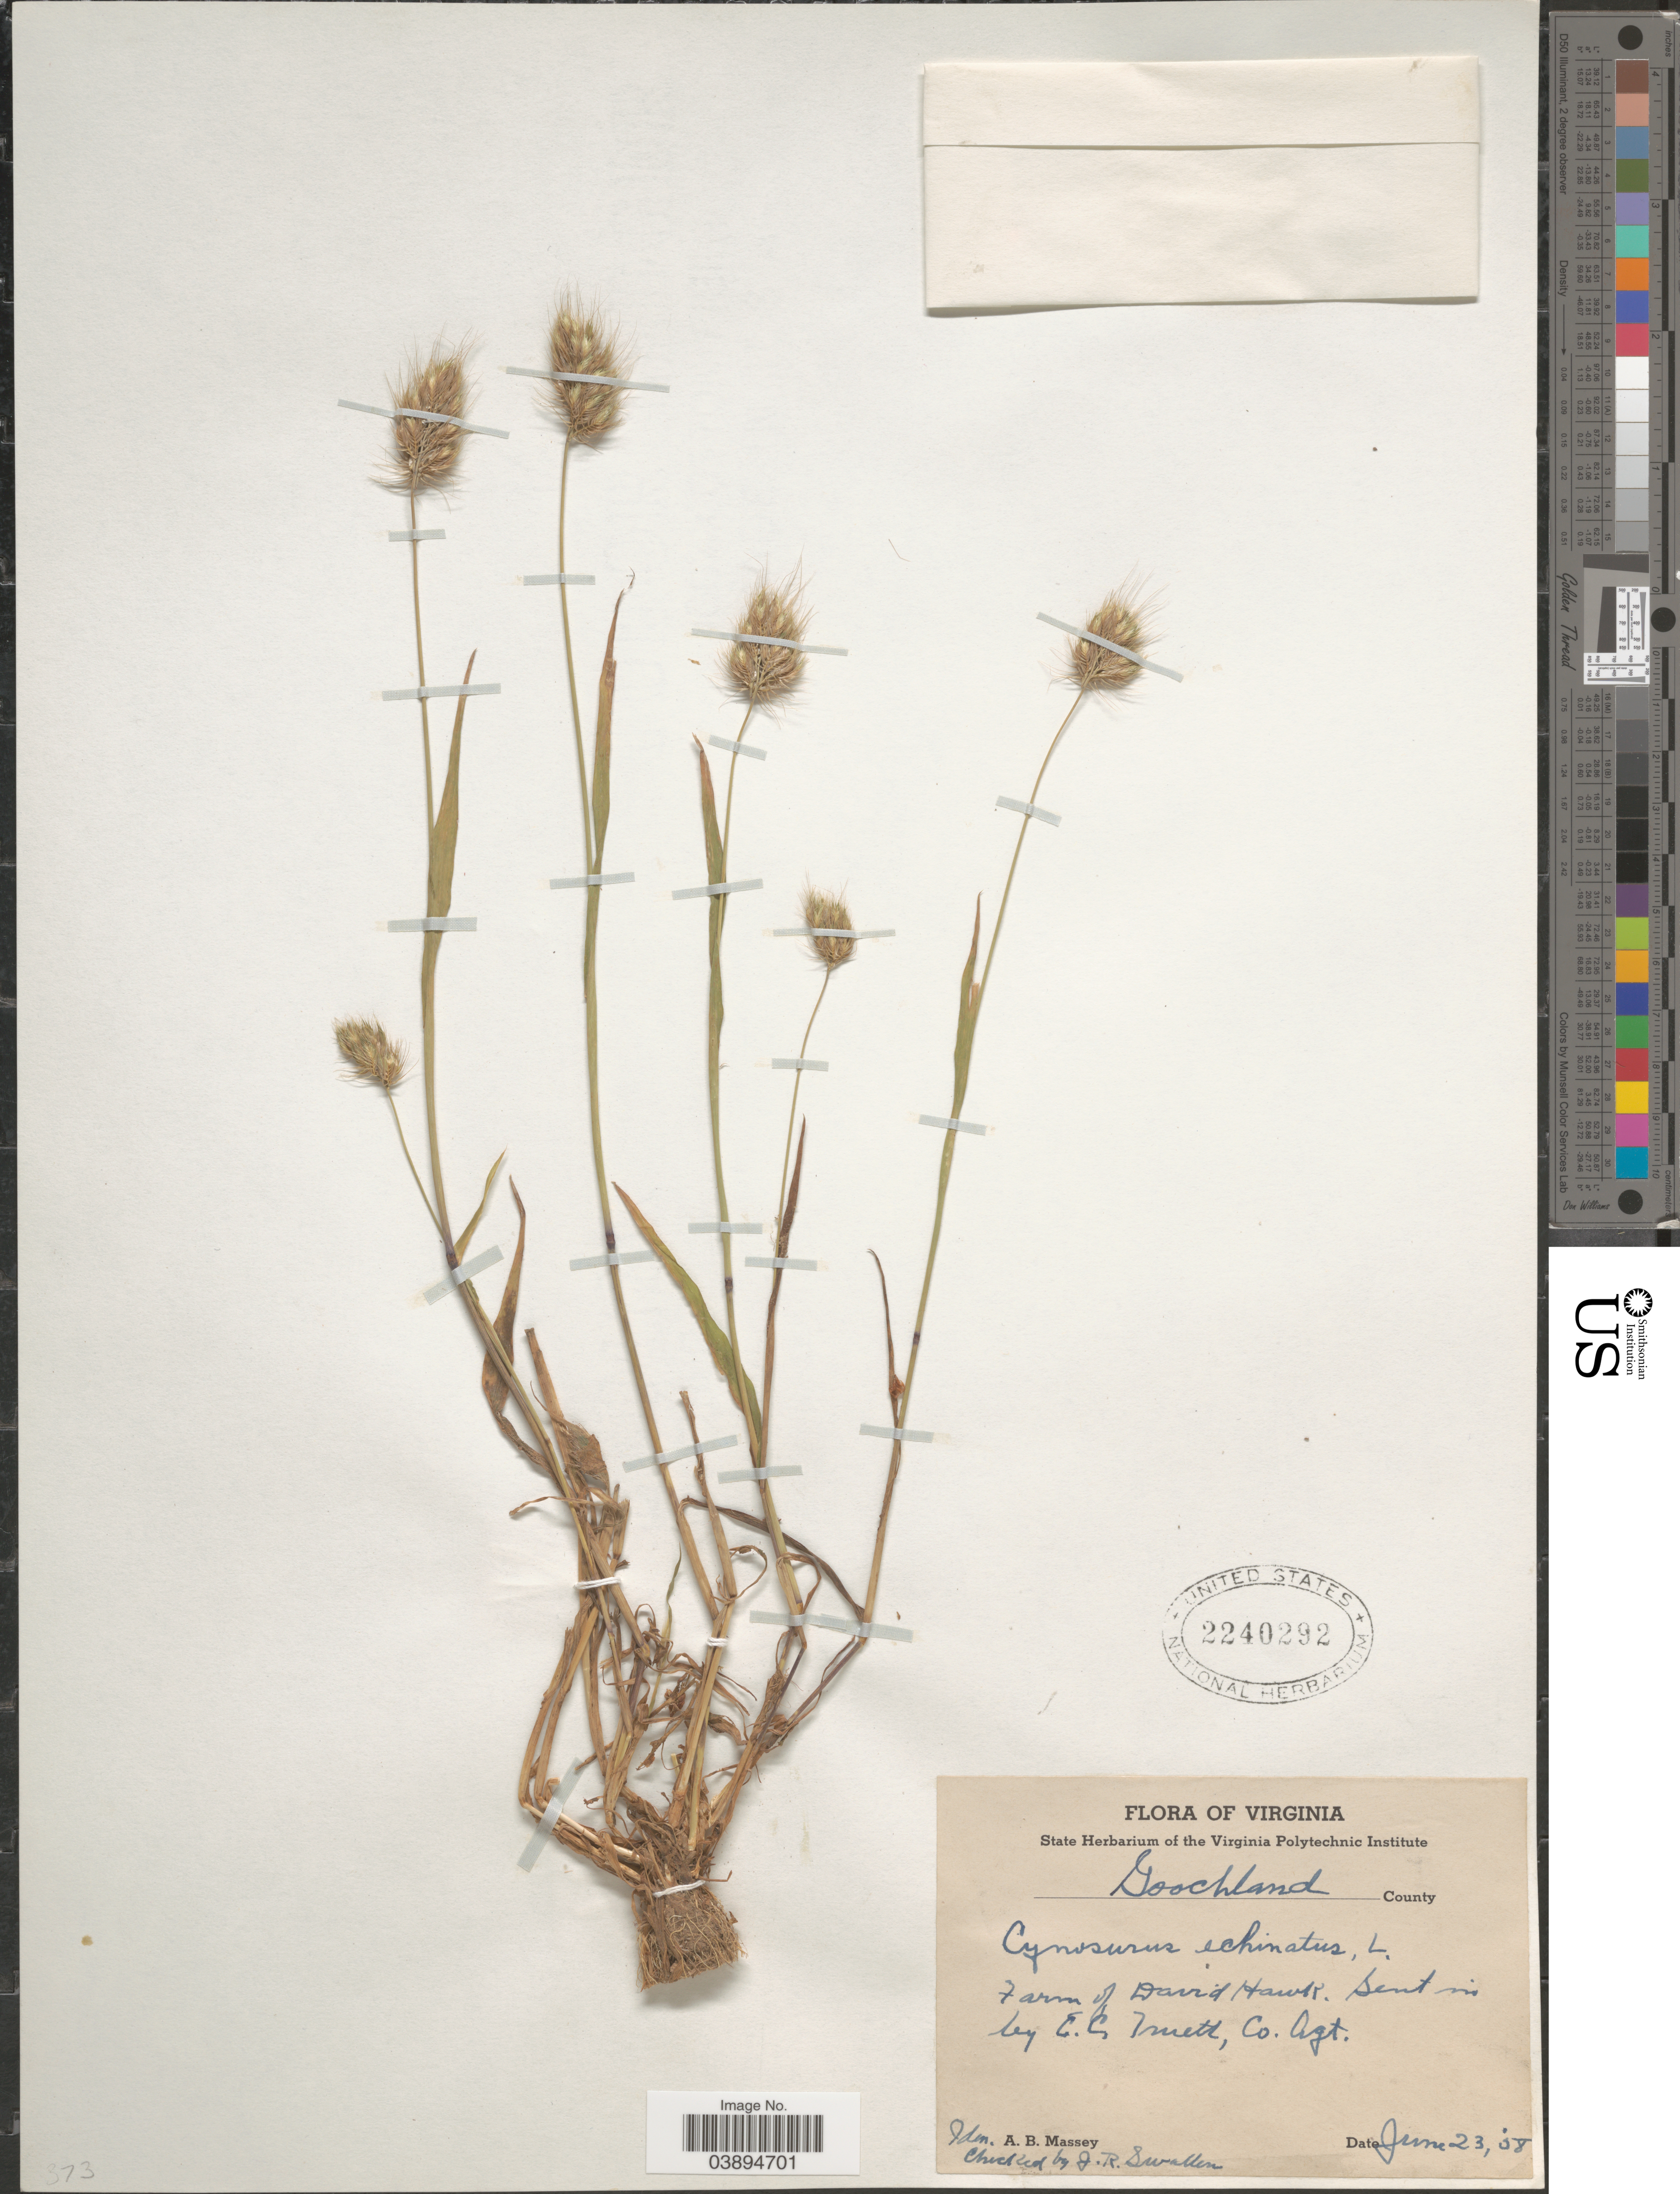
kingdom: Plantae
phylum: Tracheophyta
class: Liliopsida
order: Poales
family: Poaceae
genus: Cynosurus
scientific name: Cynosurus echinatus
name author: L.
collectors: A. Massey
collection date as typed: Transcribed d/m/y: 23/6/58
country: United States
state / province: Virginia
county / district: Goochland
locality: Farm of David Hawk.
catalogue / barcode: US 2240292